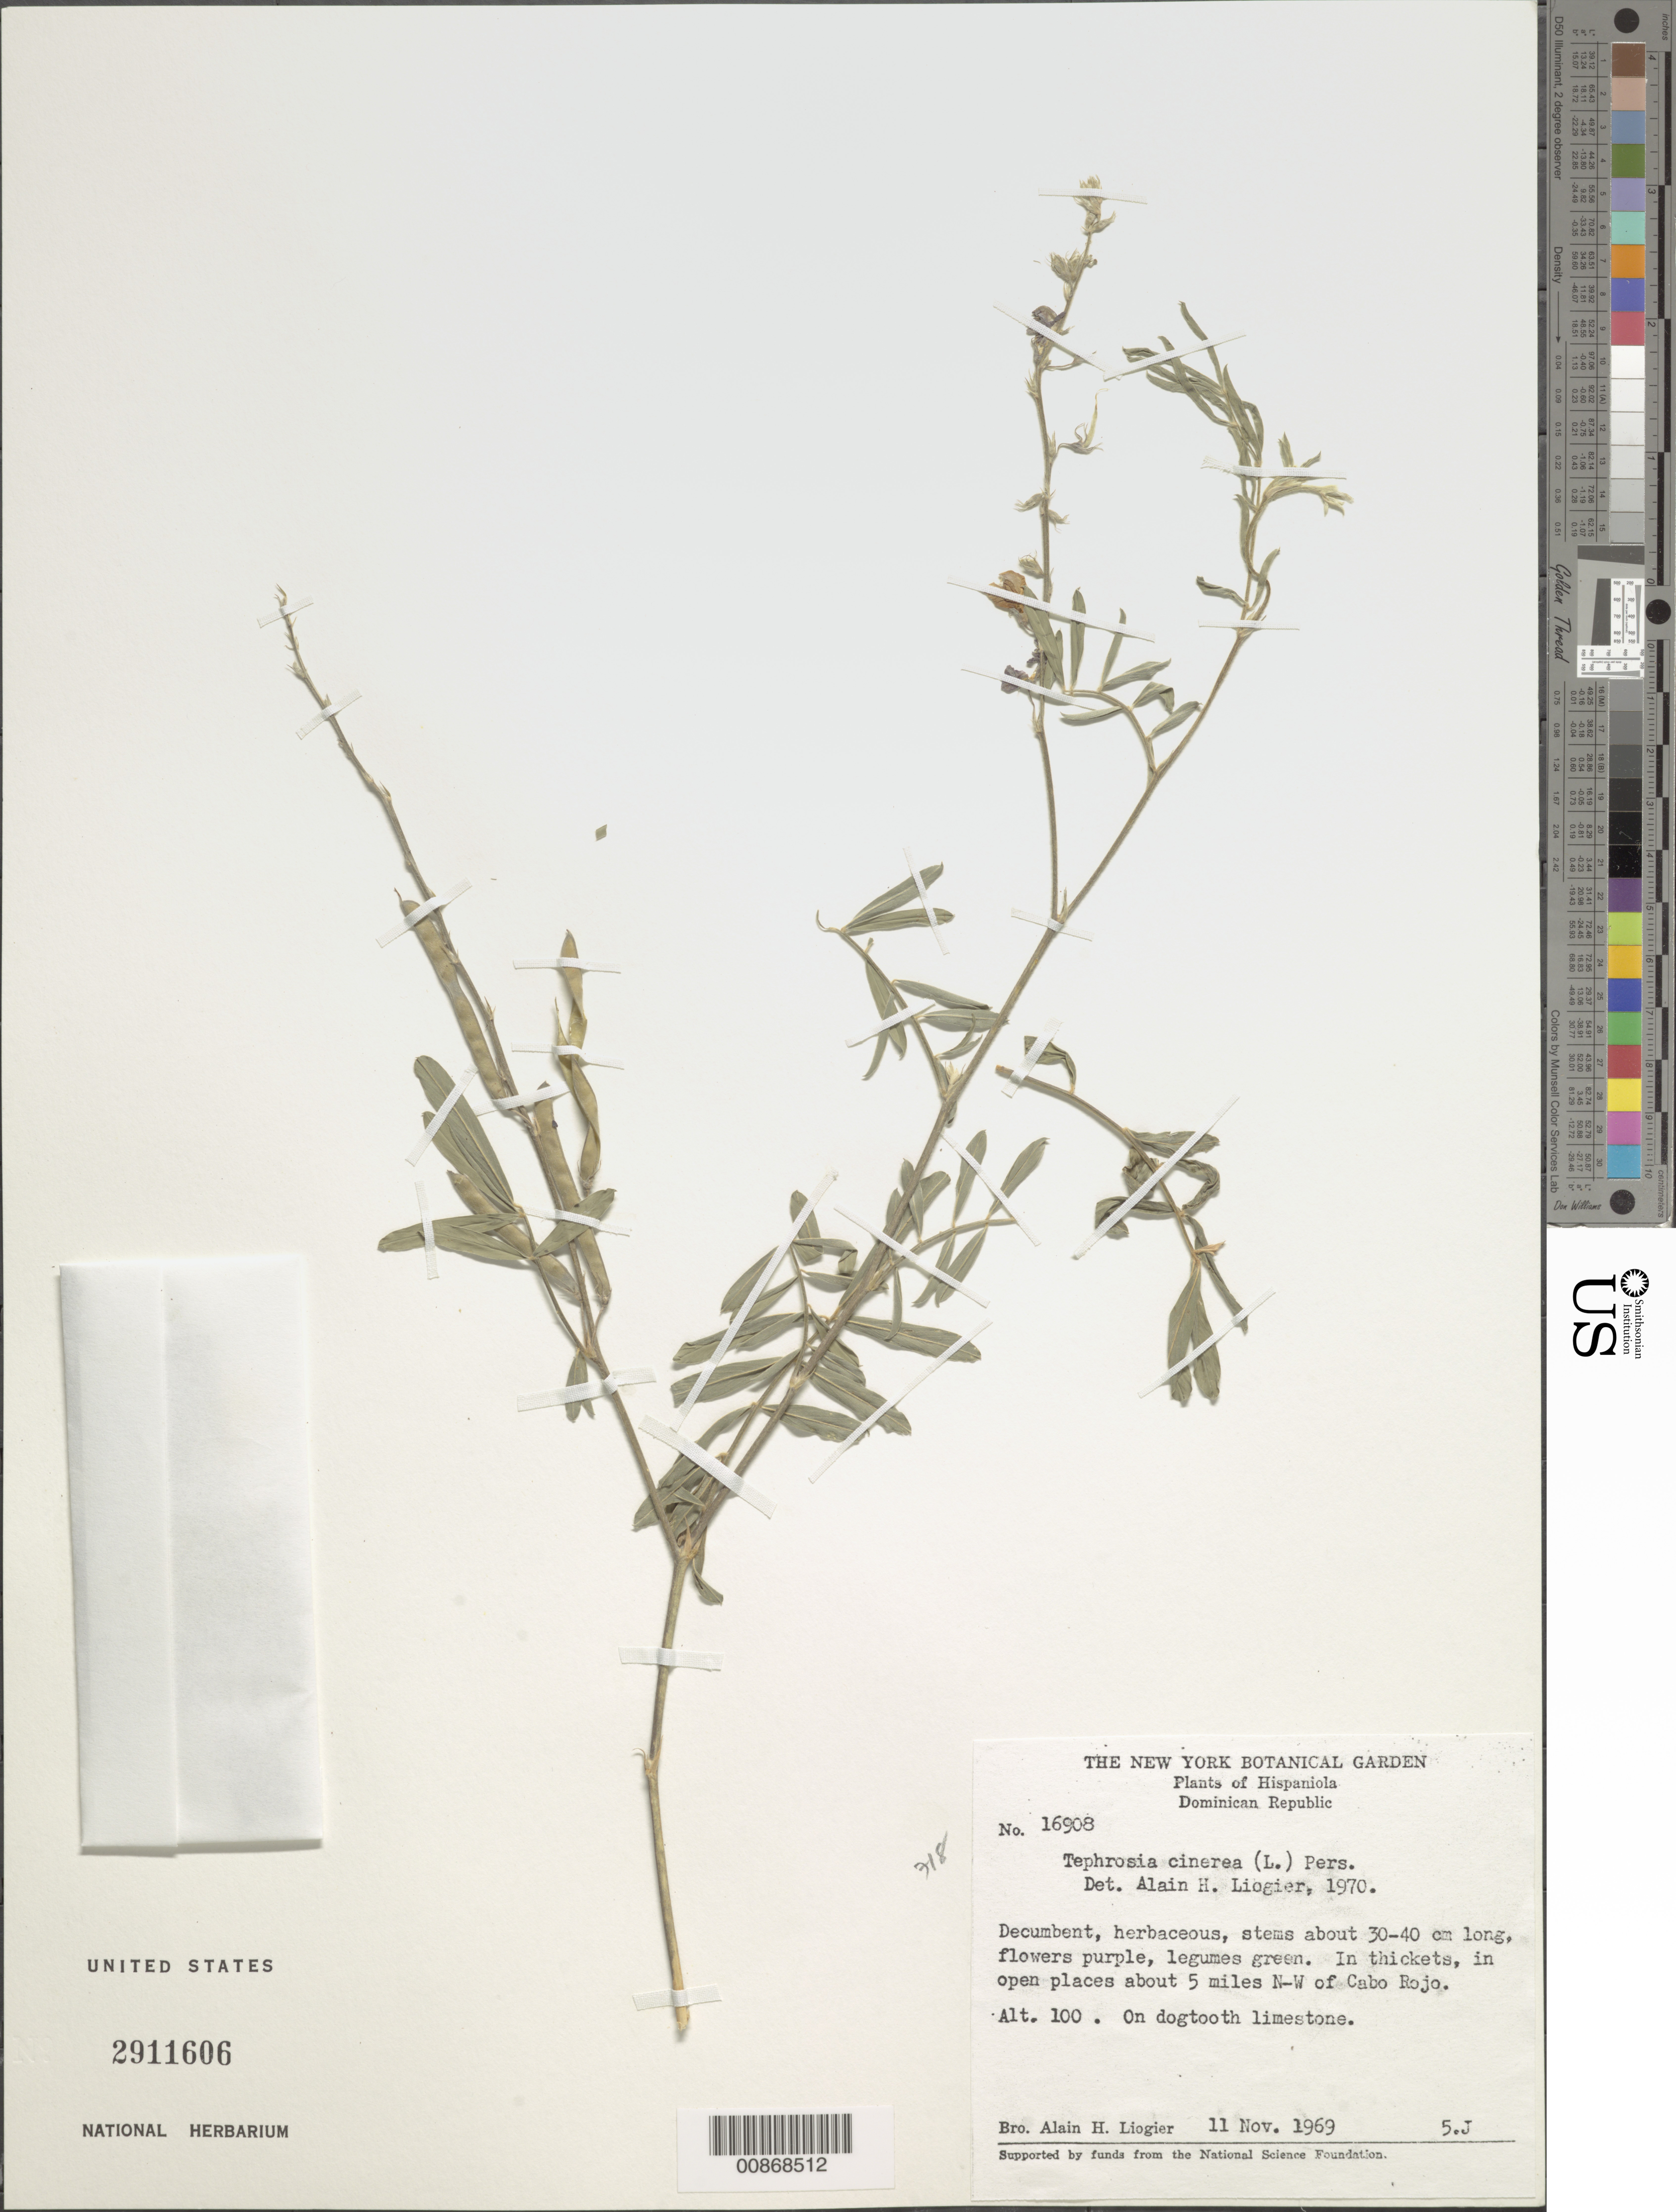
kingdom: Plantae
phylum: Tracheophyta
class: Magnoliopsida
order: Fabales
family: Fabaceae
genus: Tephrosia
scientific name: Tephrosia cinerea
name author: (L.) Pers.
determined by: Liogier, Alain H.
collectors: A. H. Liogier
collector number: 16908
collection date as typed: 11 Nov 1969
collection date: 1969-11-11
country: Dominican Republic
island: Hispaniola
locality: About 5 miles NW of Cabo Rojo.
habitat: In thickets, in open places. On dogtooth limestone.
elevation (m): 100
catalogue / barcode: US 2911606